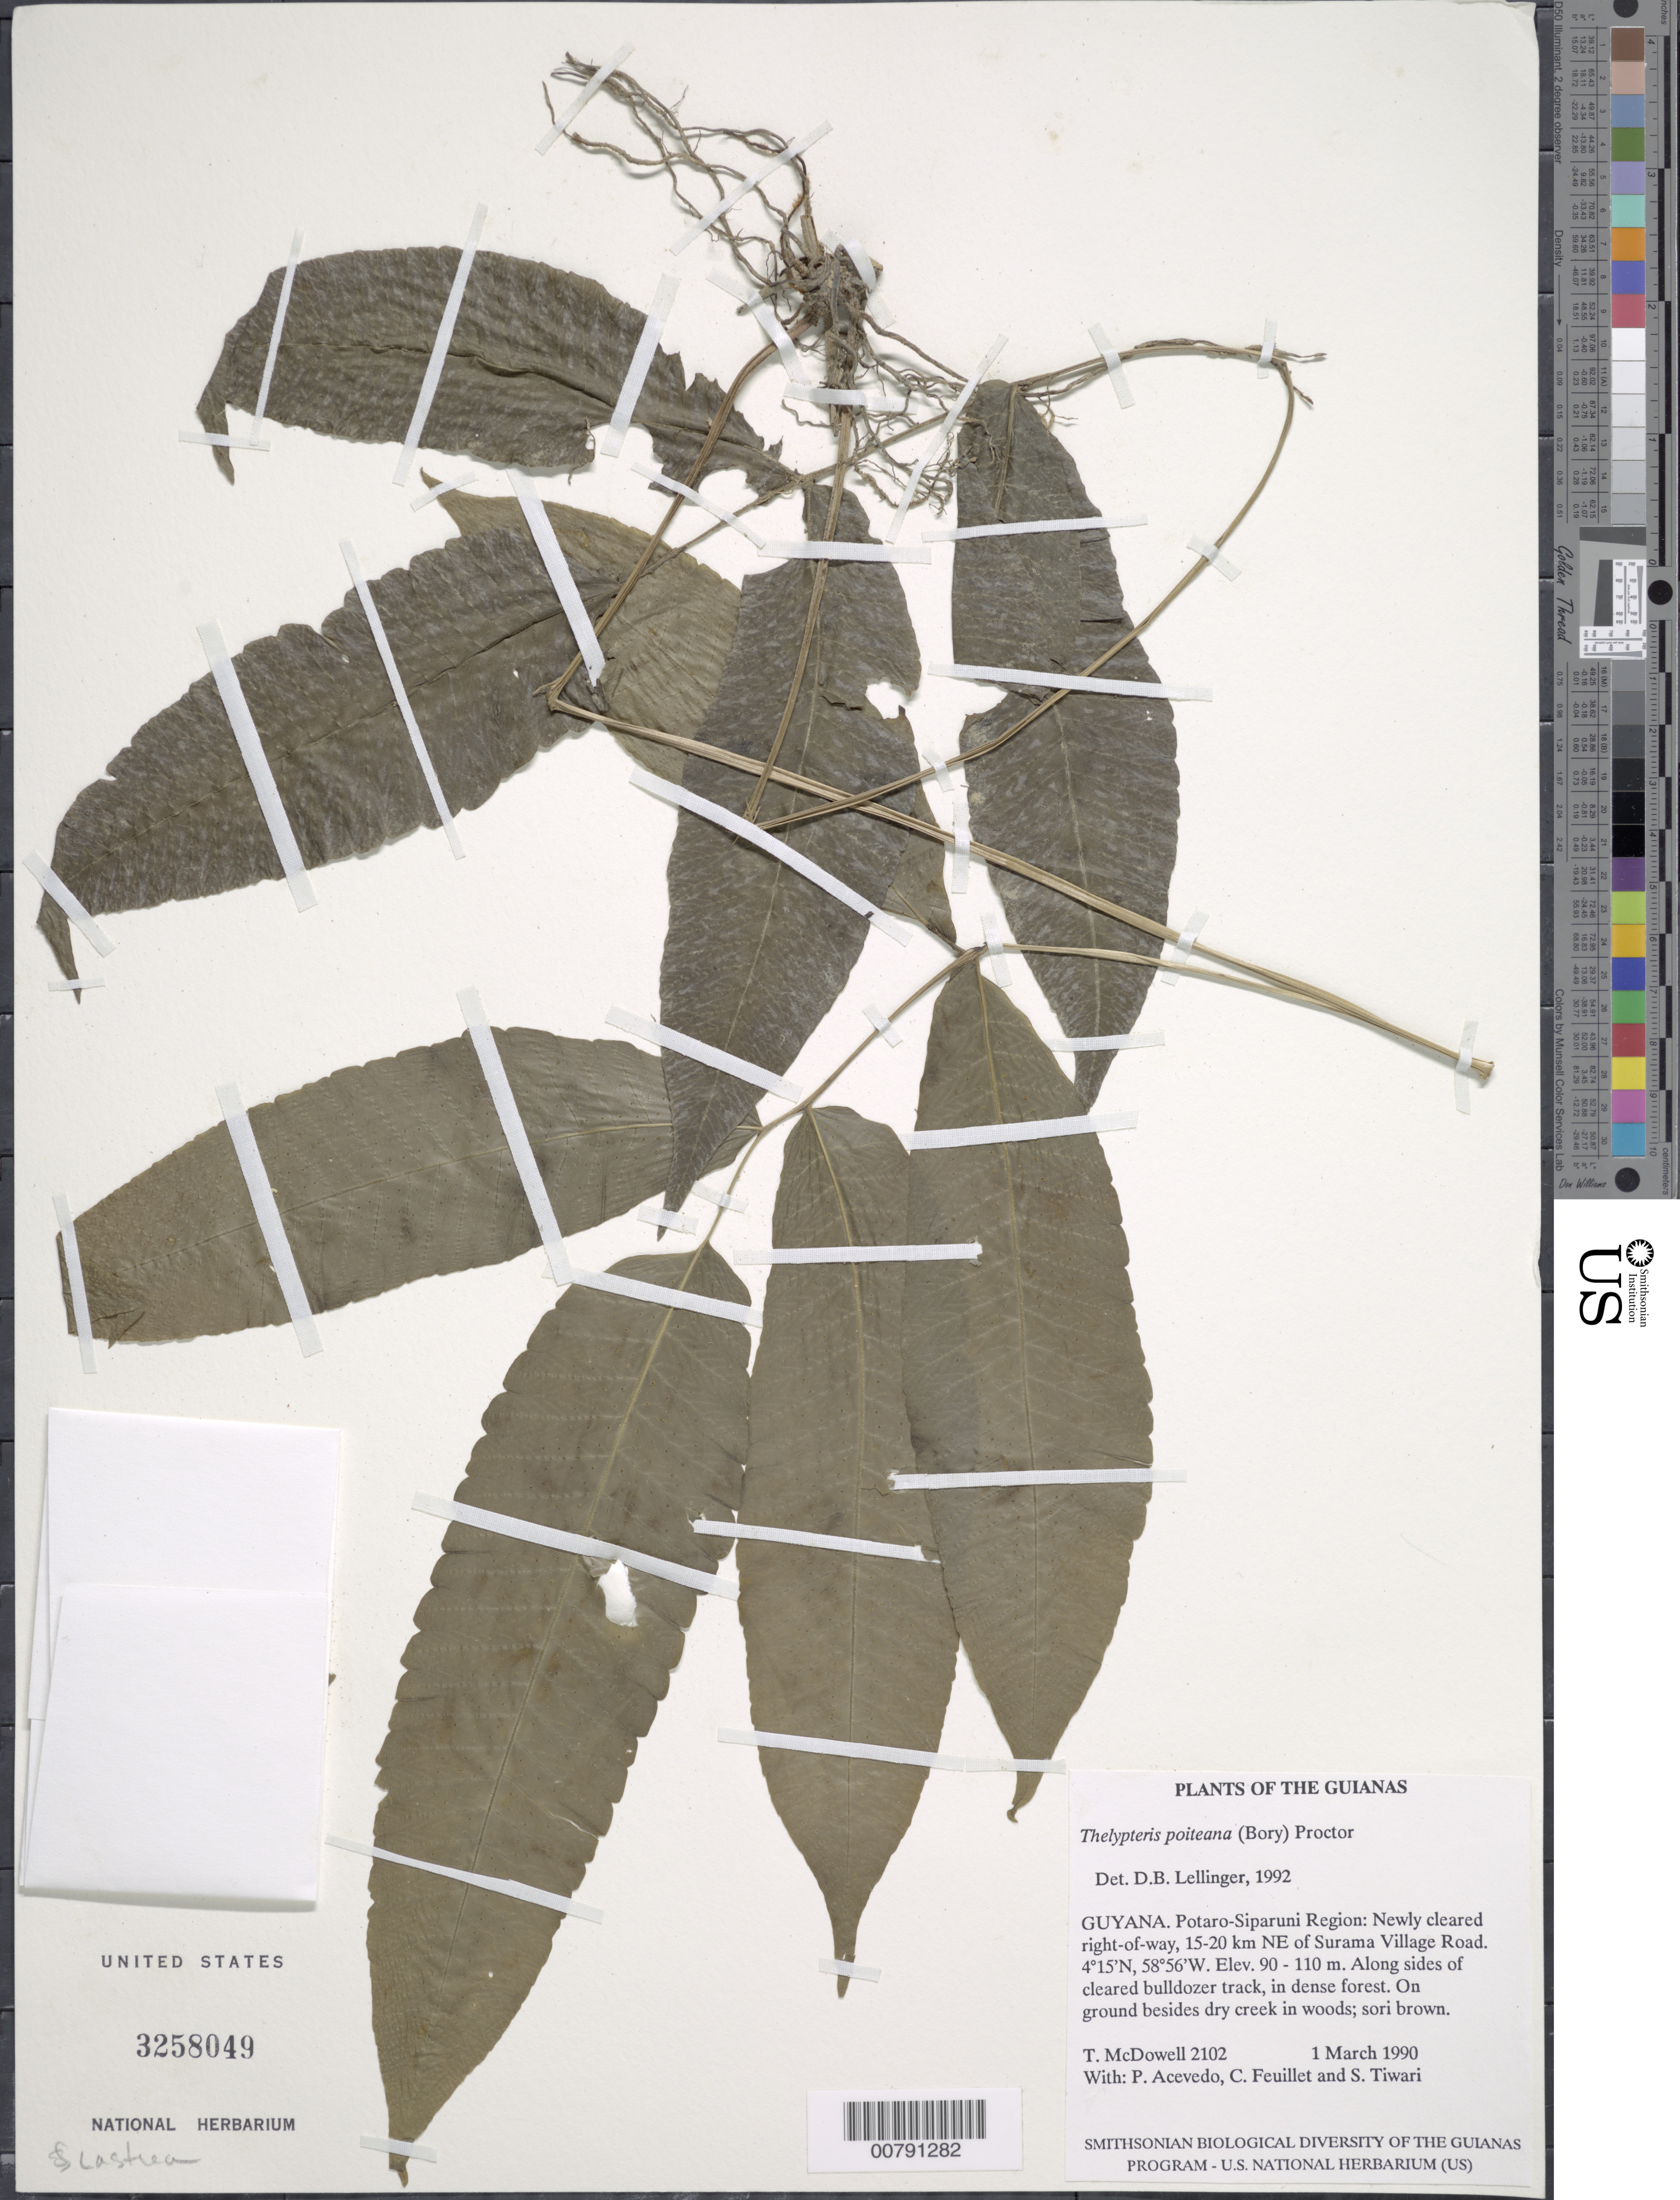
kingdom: Plantae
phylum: Tracheophyta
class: Polypodiopsida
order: Polypodiales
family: Thelypteridaceae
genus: Goniopteris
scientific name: Goniopteris poiteana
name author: (Bory) Ching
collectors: T. McDowell, P. Acevedo-Rodr., C. Feuillet & S. Tiwari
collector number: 2102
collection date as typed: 1 March 1990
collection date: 1990-03-01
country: Guyana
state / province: Potaro-Siparuni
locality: ±15-20 km NE of Surama Village Rd. Iwokrama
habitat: Newly-cleared right-of-way, along sides of cleared bulldozer track, in dense forest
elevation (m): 90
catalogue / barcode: US 3258049